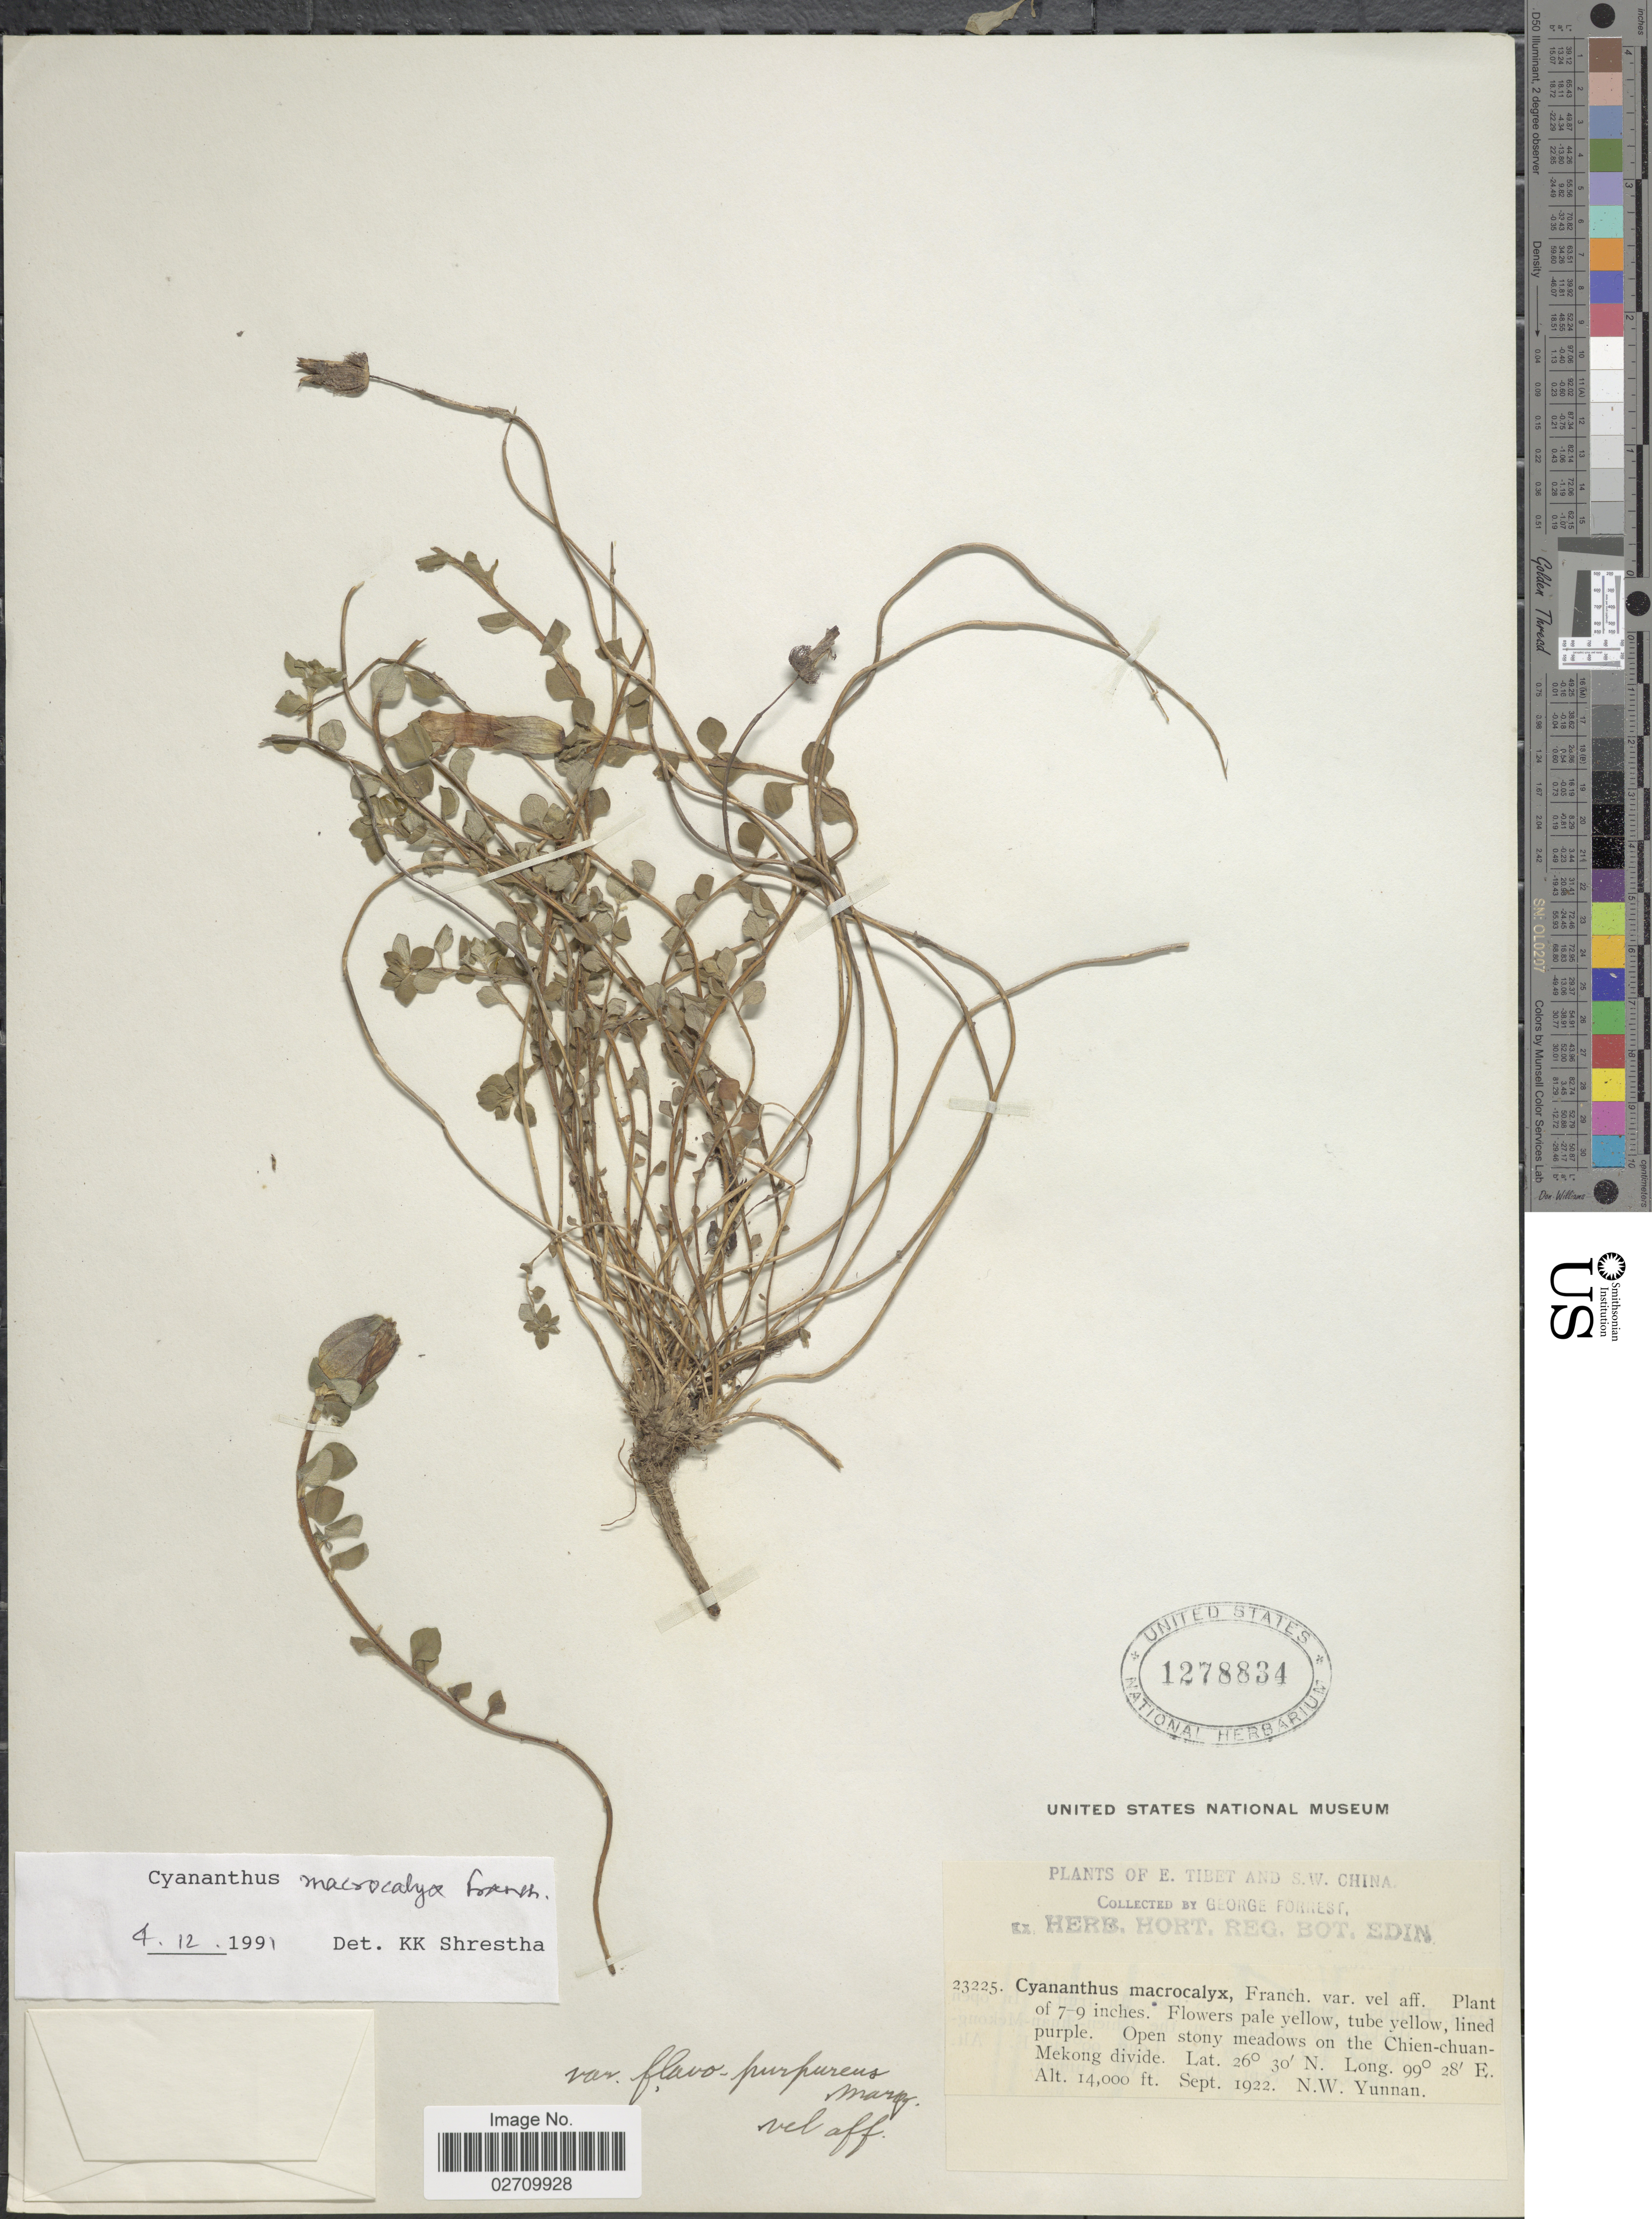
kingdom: Plantae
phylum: Tracheophyta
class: Magnoliopsida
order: Asterales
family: Campanulaceae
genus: Cyananthus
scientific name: Cyananthus macrocalyx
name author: Franch.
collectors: G. Forrest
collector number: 23225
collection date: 1922-09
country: China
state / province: Yunnan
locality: E. Tibet and S.W. China. Meadows on the Chien-chuan-Mekong divide. N.W. Yunnan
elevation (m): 4267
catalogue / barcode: US 1278834